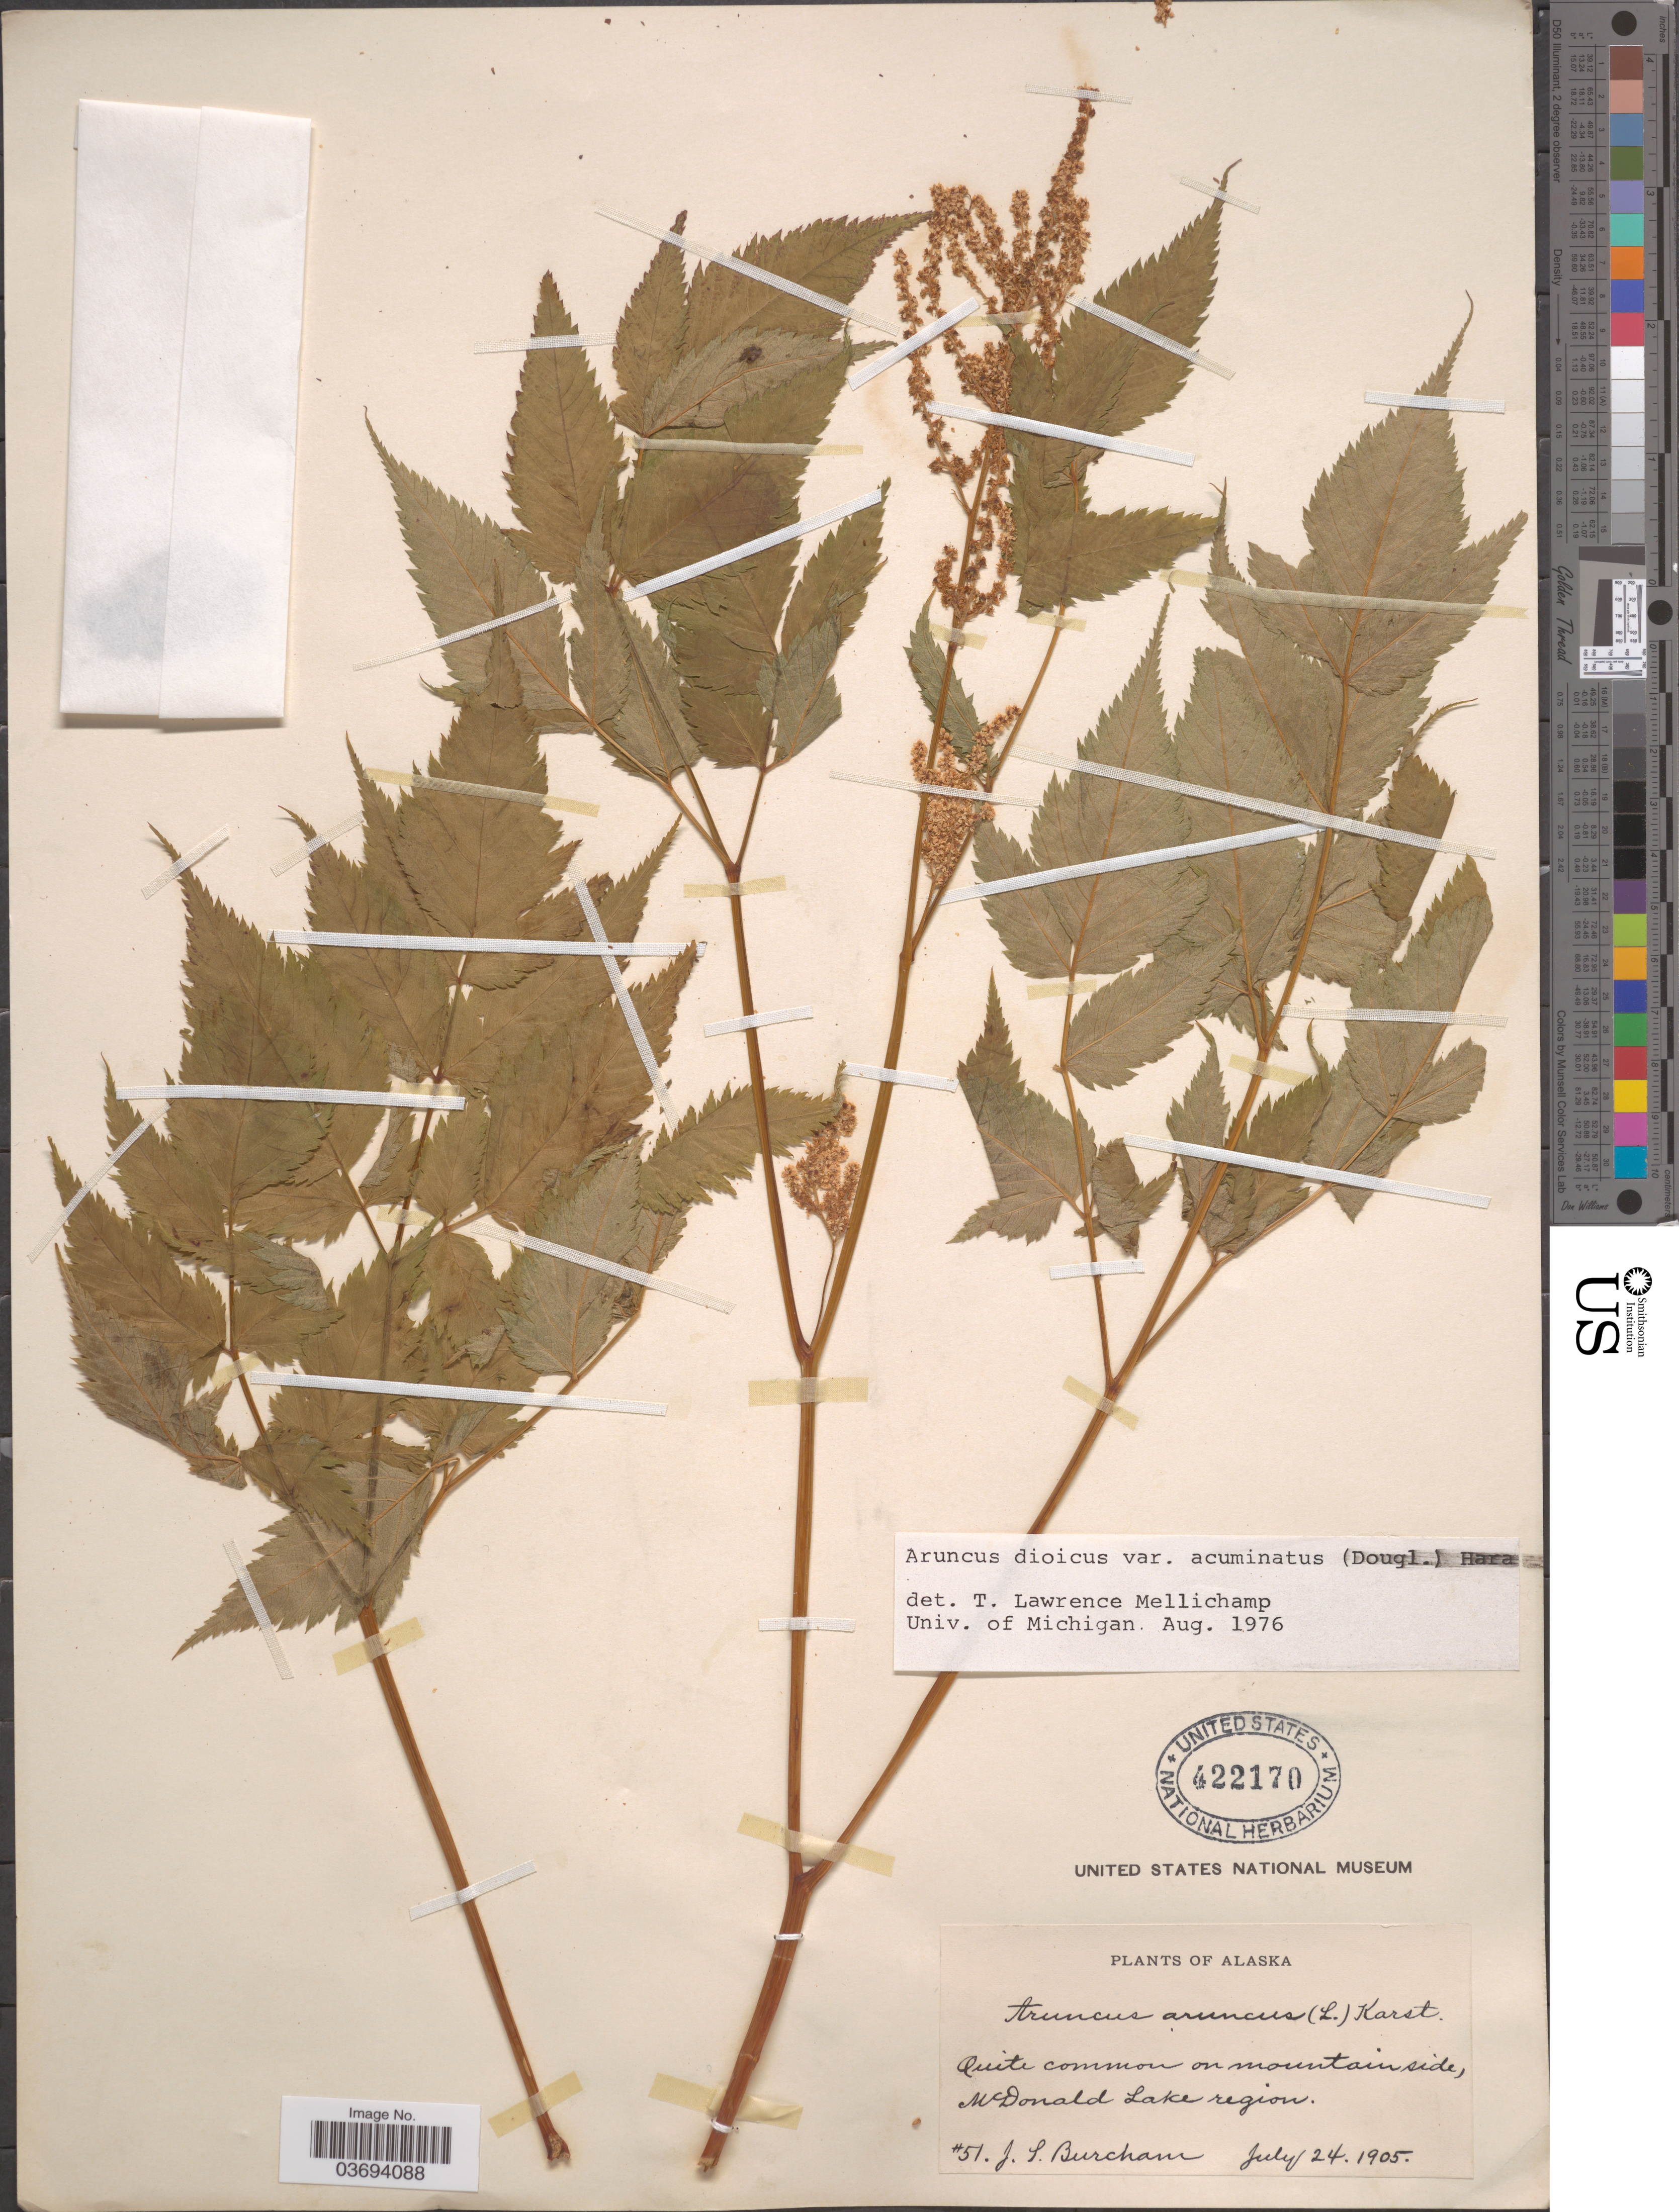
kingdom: Plantae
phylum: Tracheophyta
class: Magnoliopsida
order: Rosales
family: Rosaceae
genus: Aruncus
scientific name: Aruncus dioicus var. acuminatus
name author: (Rydb.) H. Hara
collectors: J. Burcham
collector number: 51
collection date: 1905-07-24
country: United States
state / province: Alaska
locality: On mountainside, McDonald Lake region.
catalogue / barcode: US 422170